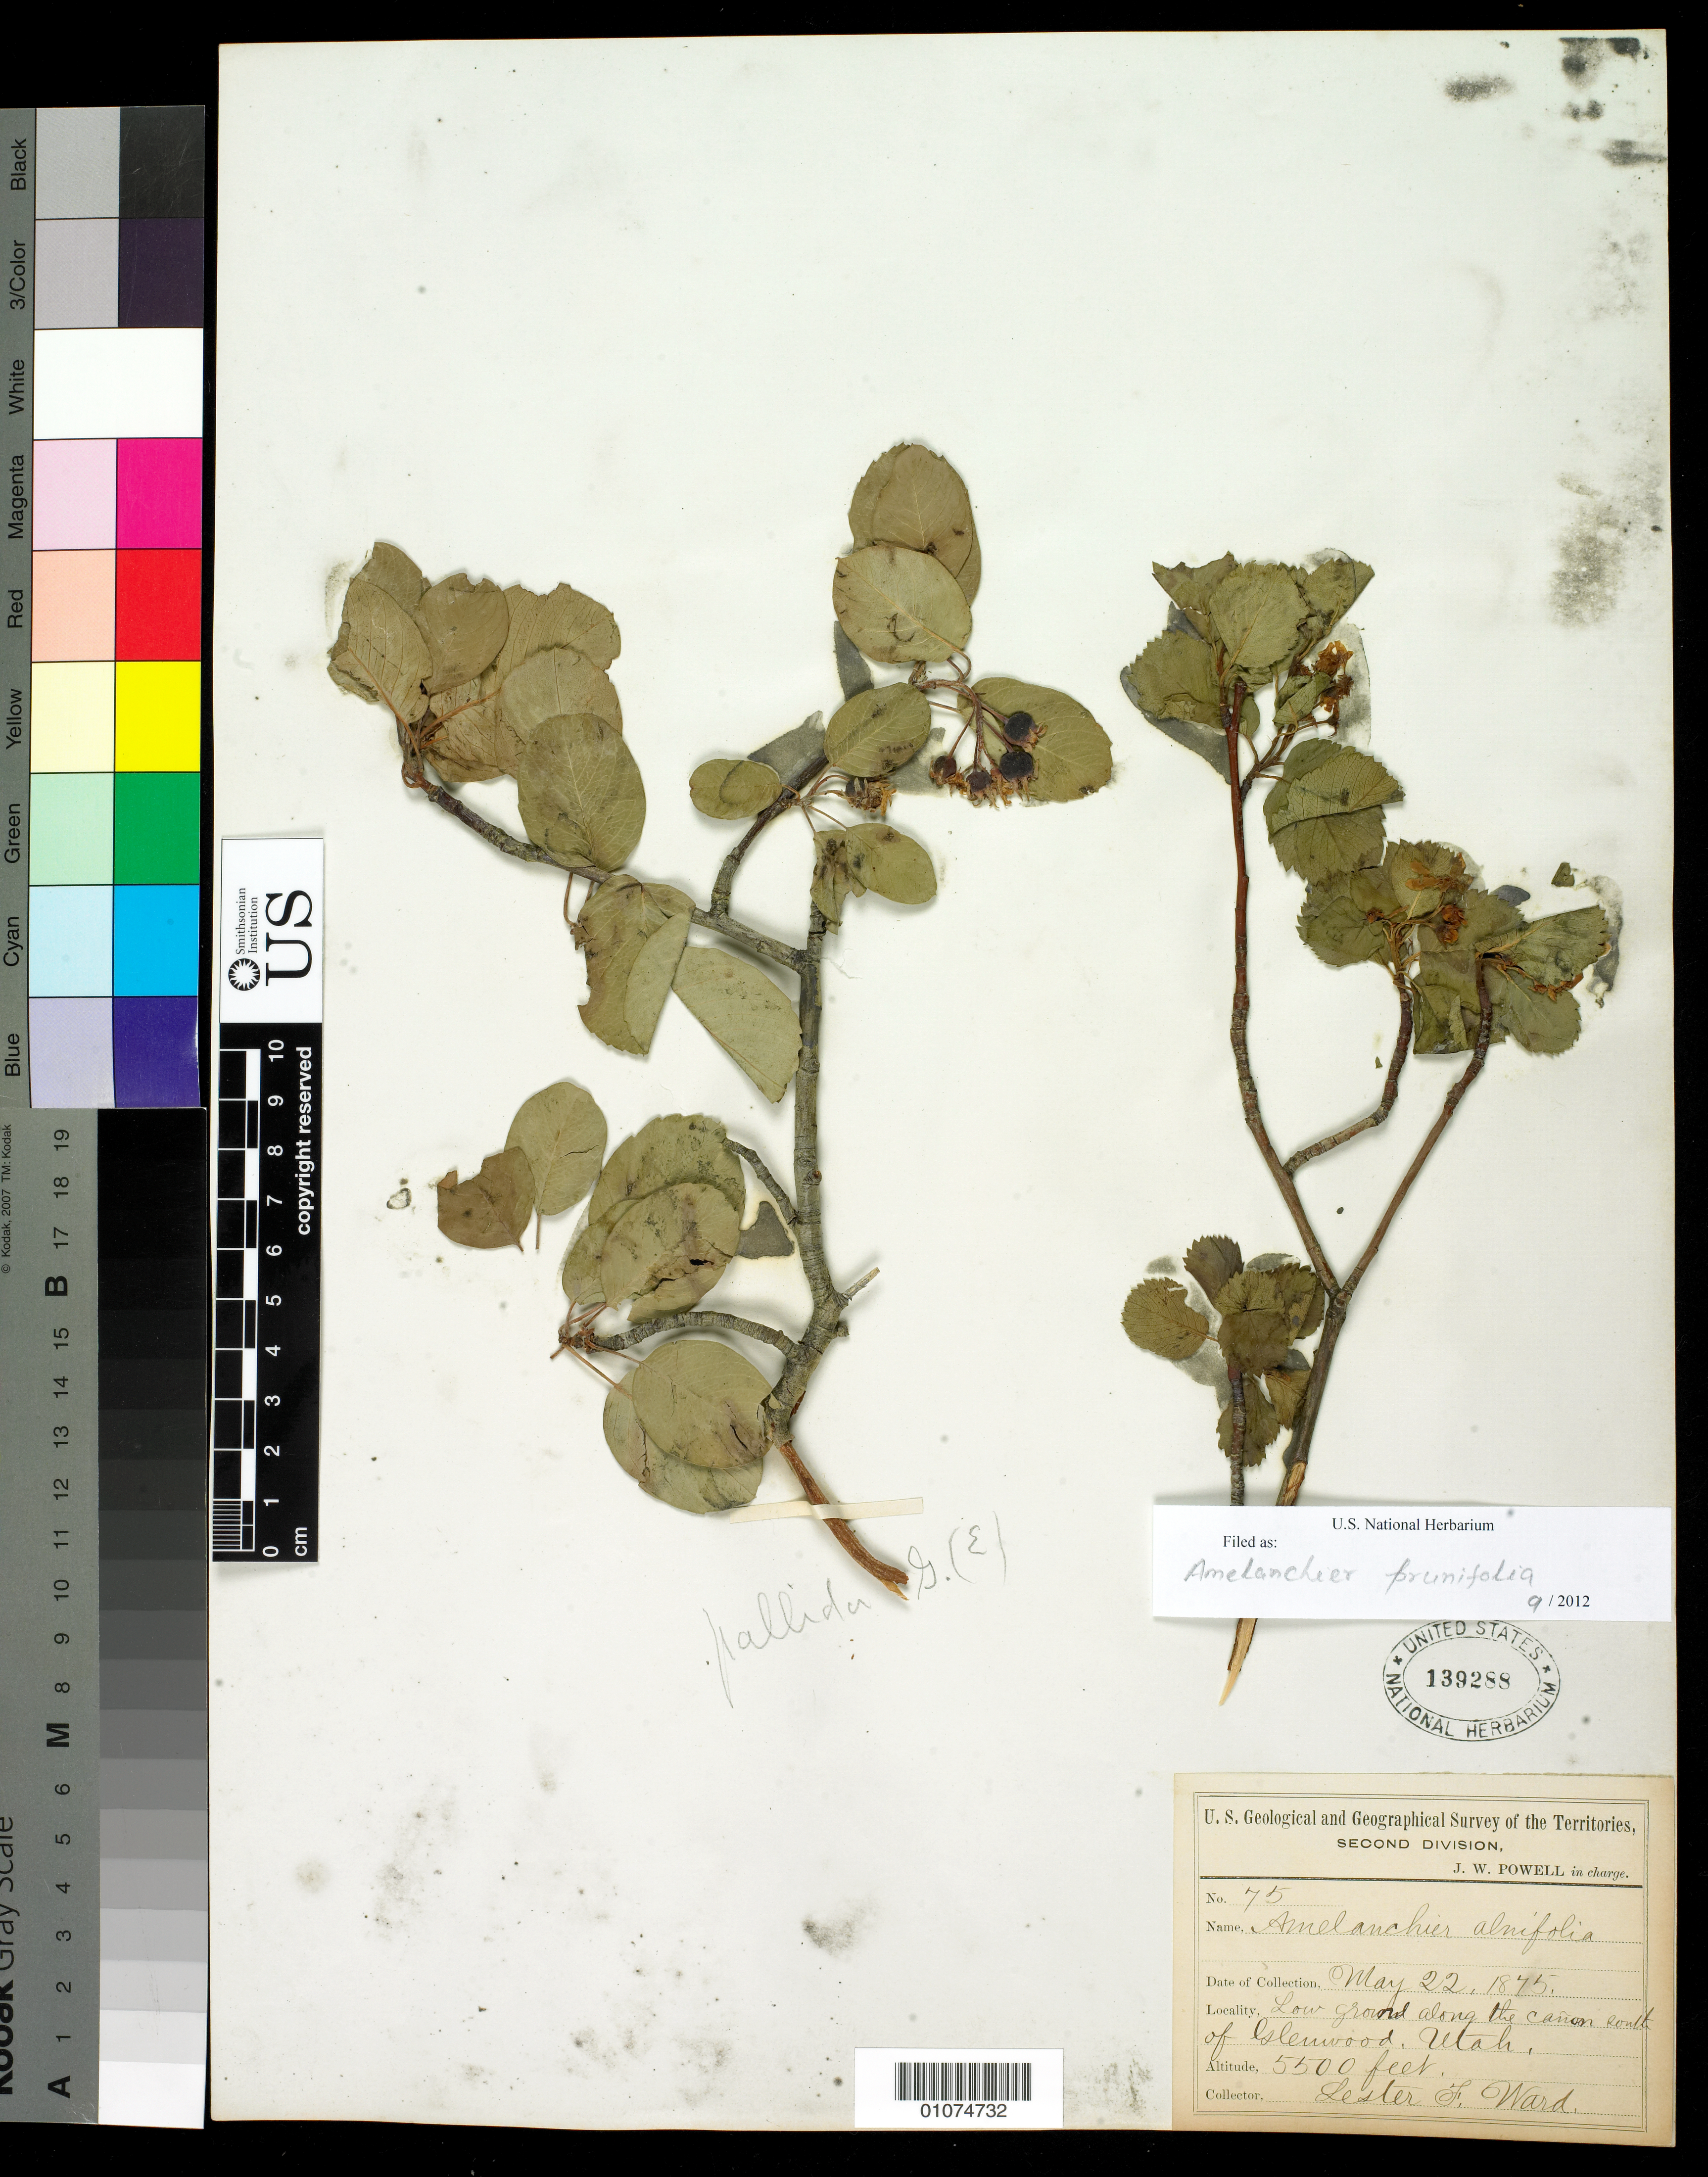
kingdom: Plantae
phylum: Tracheophyta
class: Magnoliopsida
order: Rosales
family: Rosaceae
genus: Amelanchier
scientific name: Amelanchier prunifolia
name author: Greene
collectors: L. F. Ward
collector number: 75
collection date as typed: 22 May 1875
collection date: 1875-05-22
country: United States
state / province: Utah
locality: Low ground along the canyon south of Glenwood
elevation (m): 1676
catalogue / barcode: US 139288